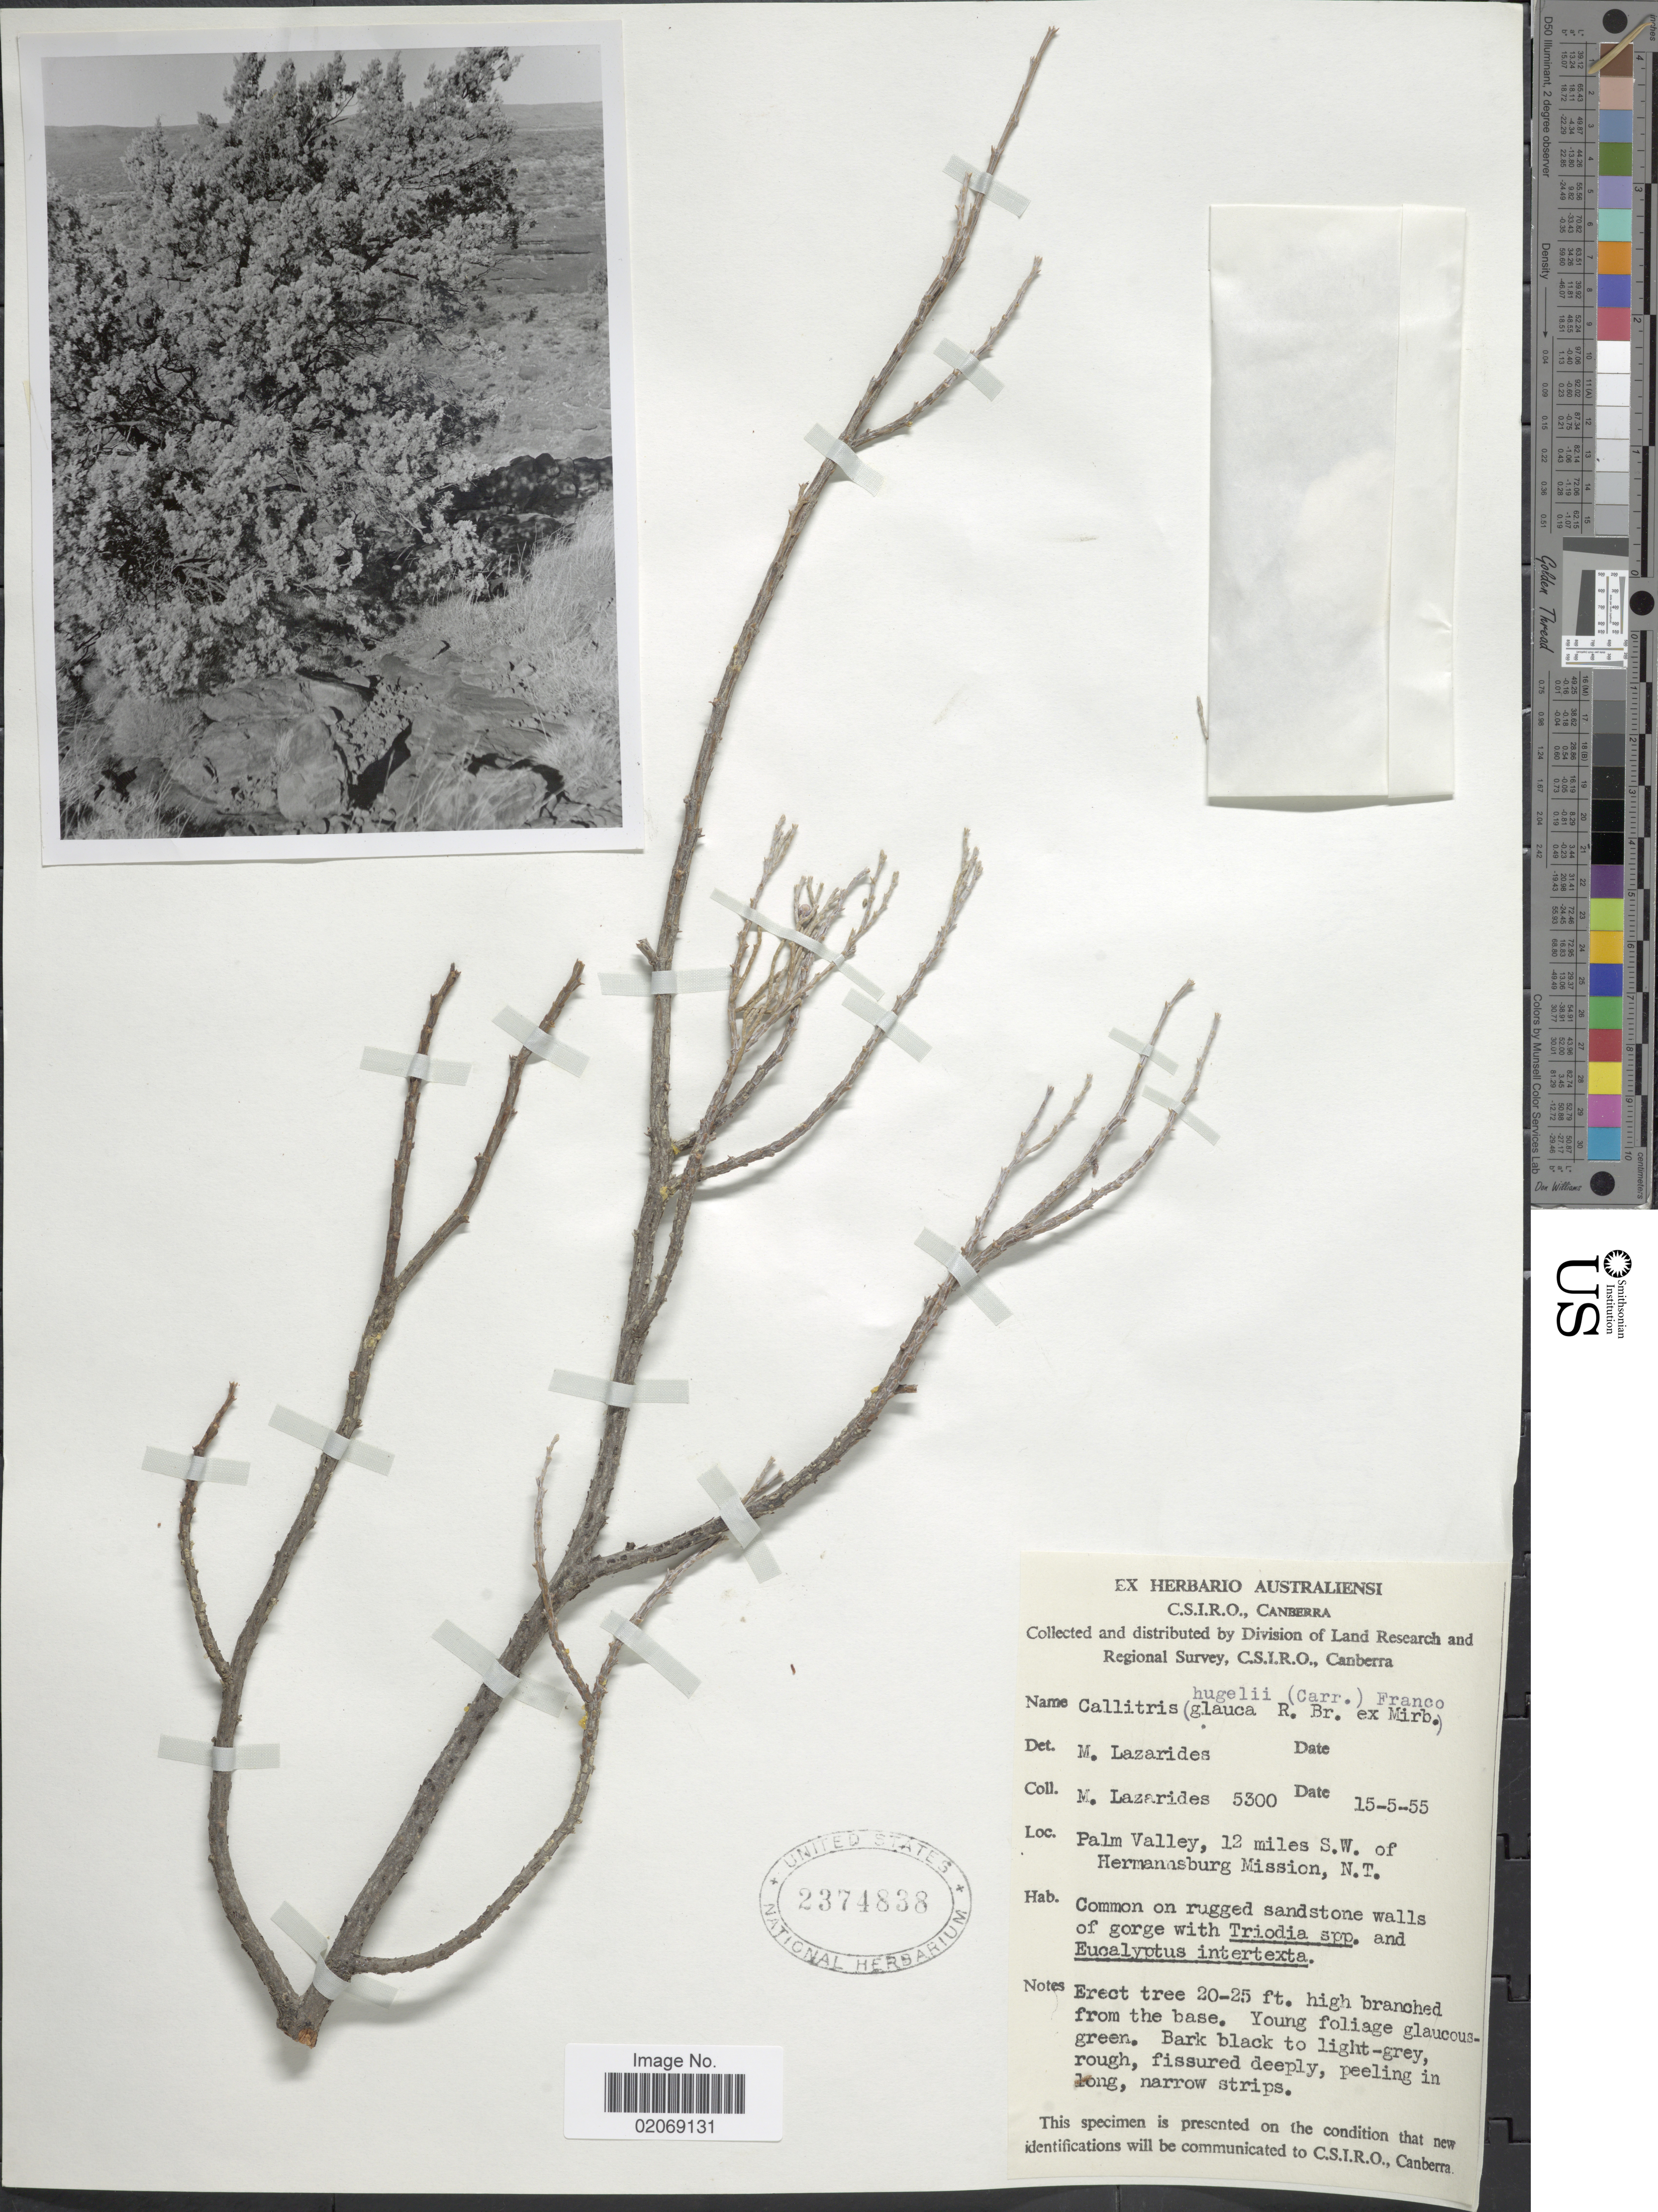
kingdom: Plantae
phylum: Tracheophyta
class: Pinopsida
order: Pinales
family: Cupressaceae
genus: Callitris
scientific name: Callitris columellaris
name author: F. Muell.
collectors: M. Lazarides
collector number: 5300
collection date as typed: Transcribed d/m/y: 15/5/55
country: Australia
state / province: Northern Territory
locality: Palm Valley, 12 miles S.W. of Hermannsburg Mission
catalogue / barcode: US 2374838